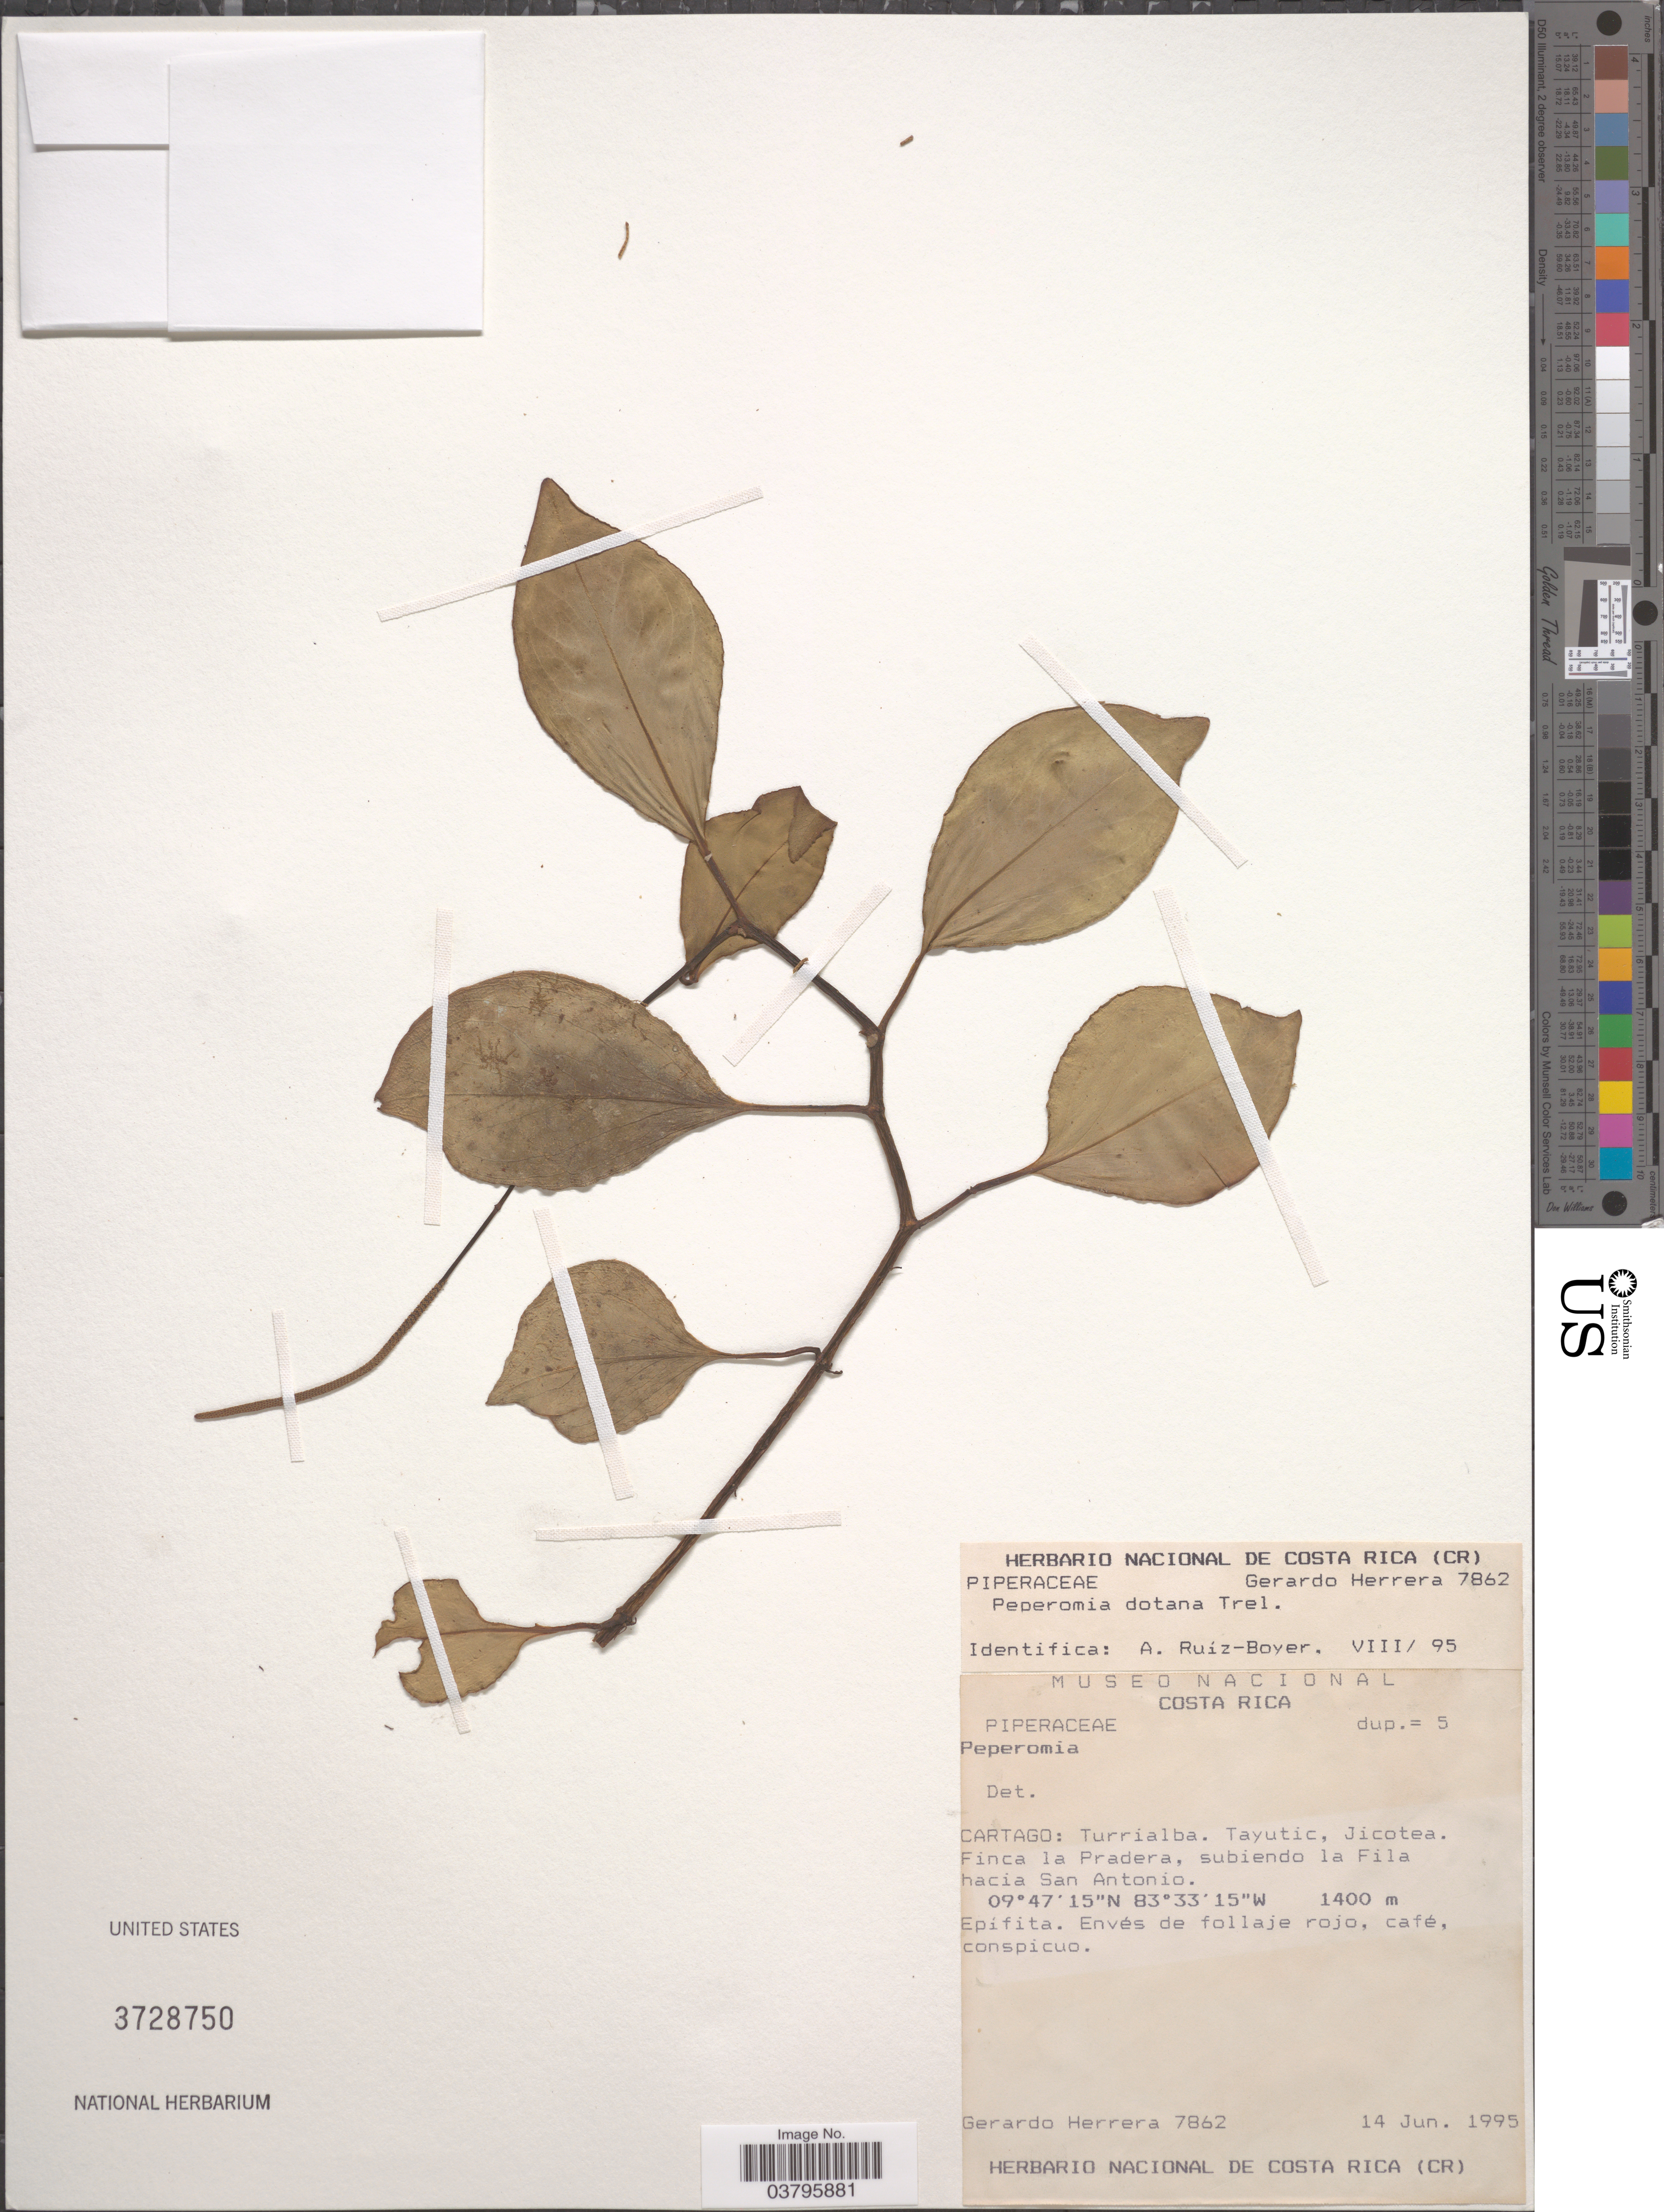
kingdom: Plantae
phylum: Tracheophyta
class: Magnoliopsida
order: Piperales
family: Piperaceae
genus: Peperomia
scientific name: Peperomia durandi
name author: C. DC.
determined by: Jiménez, José Estaban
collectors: G. Herrera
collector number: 7862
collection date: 1995-06-14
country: Costa Rica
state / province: Cartago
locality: Turrialba. Tayutic, Jicotea. Finca la Pradera, subiendo la Fila hacia San Antonio.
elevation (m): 1400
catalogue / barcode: US 3728750